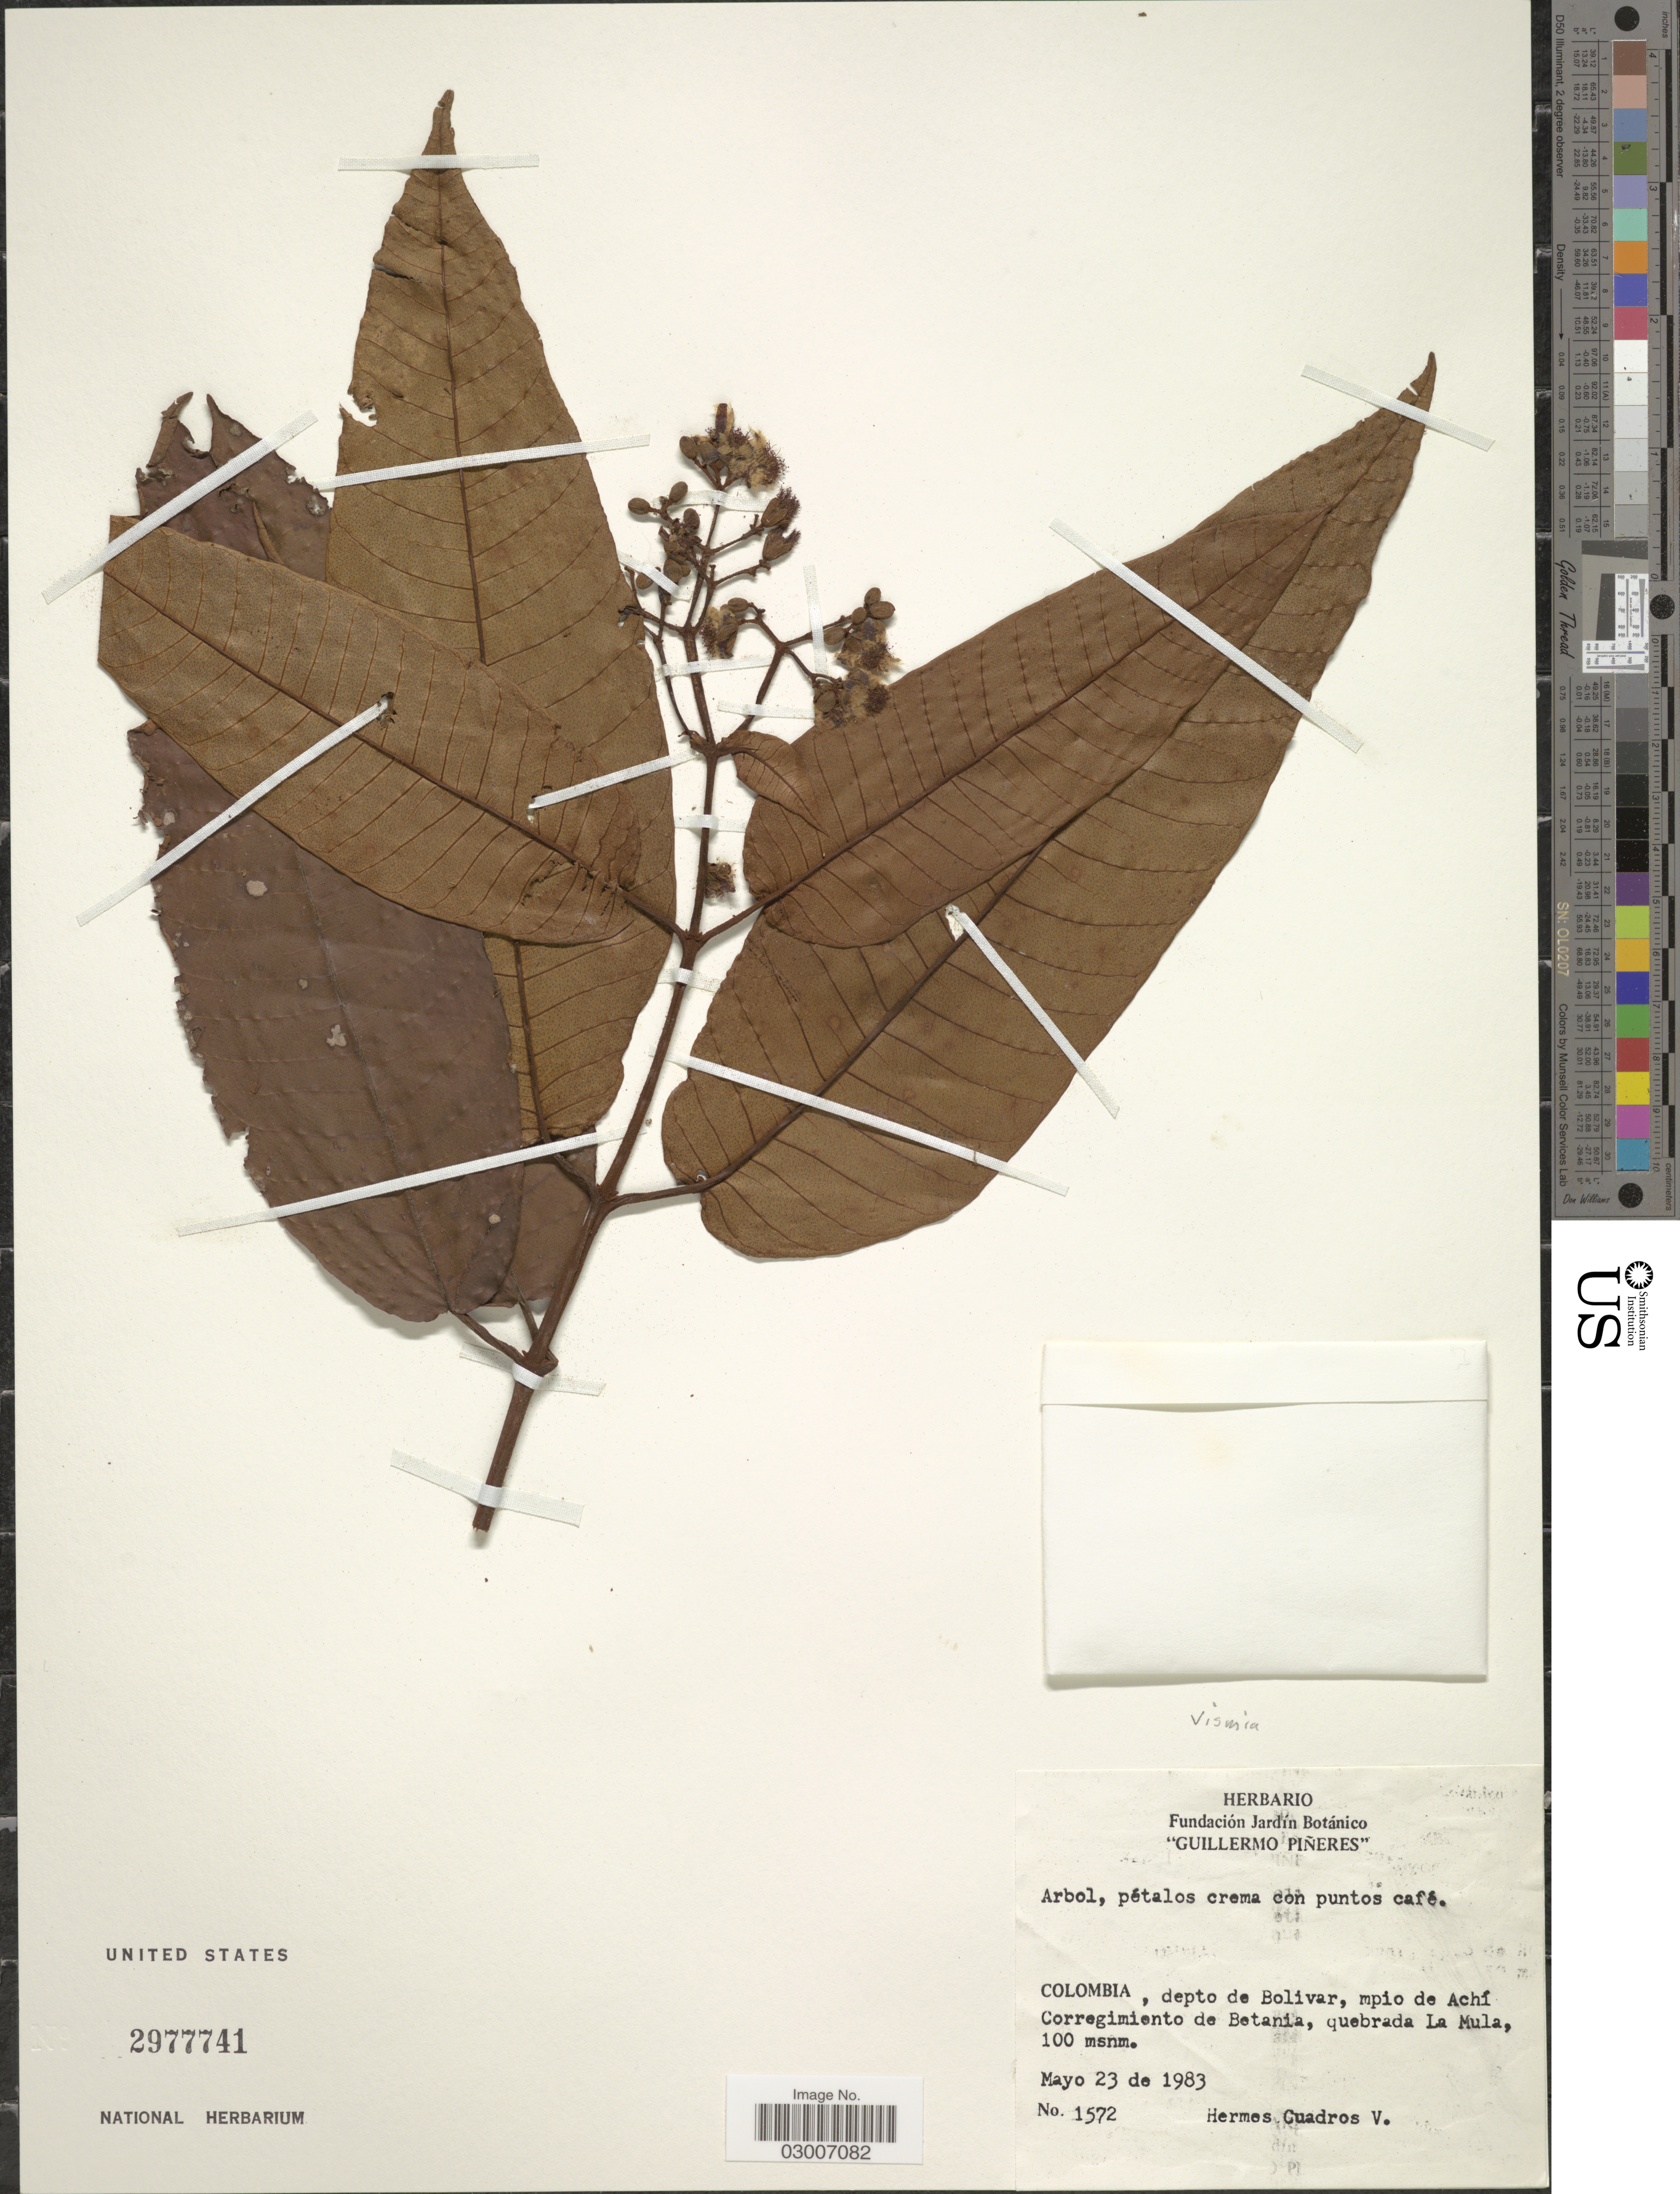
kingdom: Plantae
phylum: Tracheophyta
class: Magnoliopsida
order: Malpighiales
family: Hypericaceae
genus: Vismia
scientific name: Vismia sp.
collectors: H. Cuadros V.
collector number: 1572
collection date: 1983-05-23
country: Colombia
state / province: Bolívar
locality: Depto de Bolívar, mpio de Achí Corregimiento de Betania, quebrada La Mula.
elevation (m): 100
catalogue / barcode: US 2977741